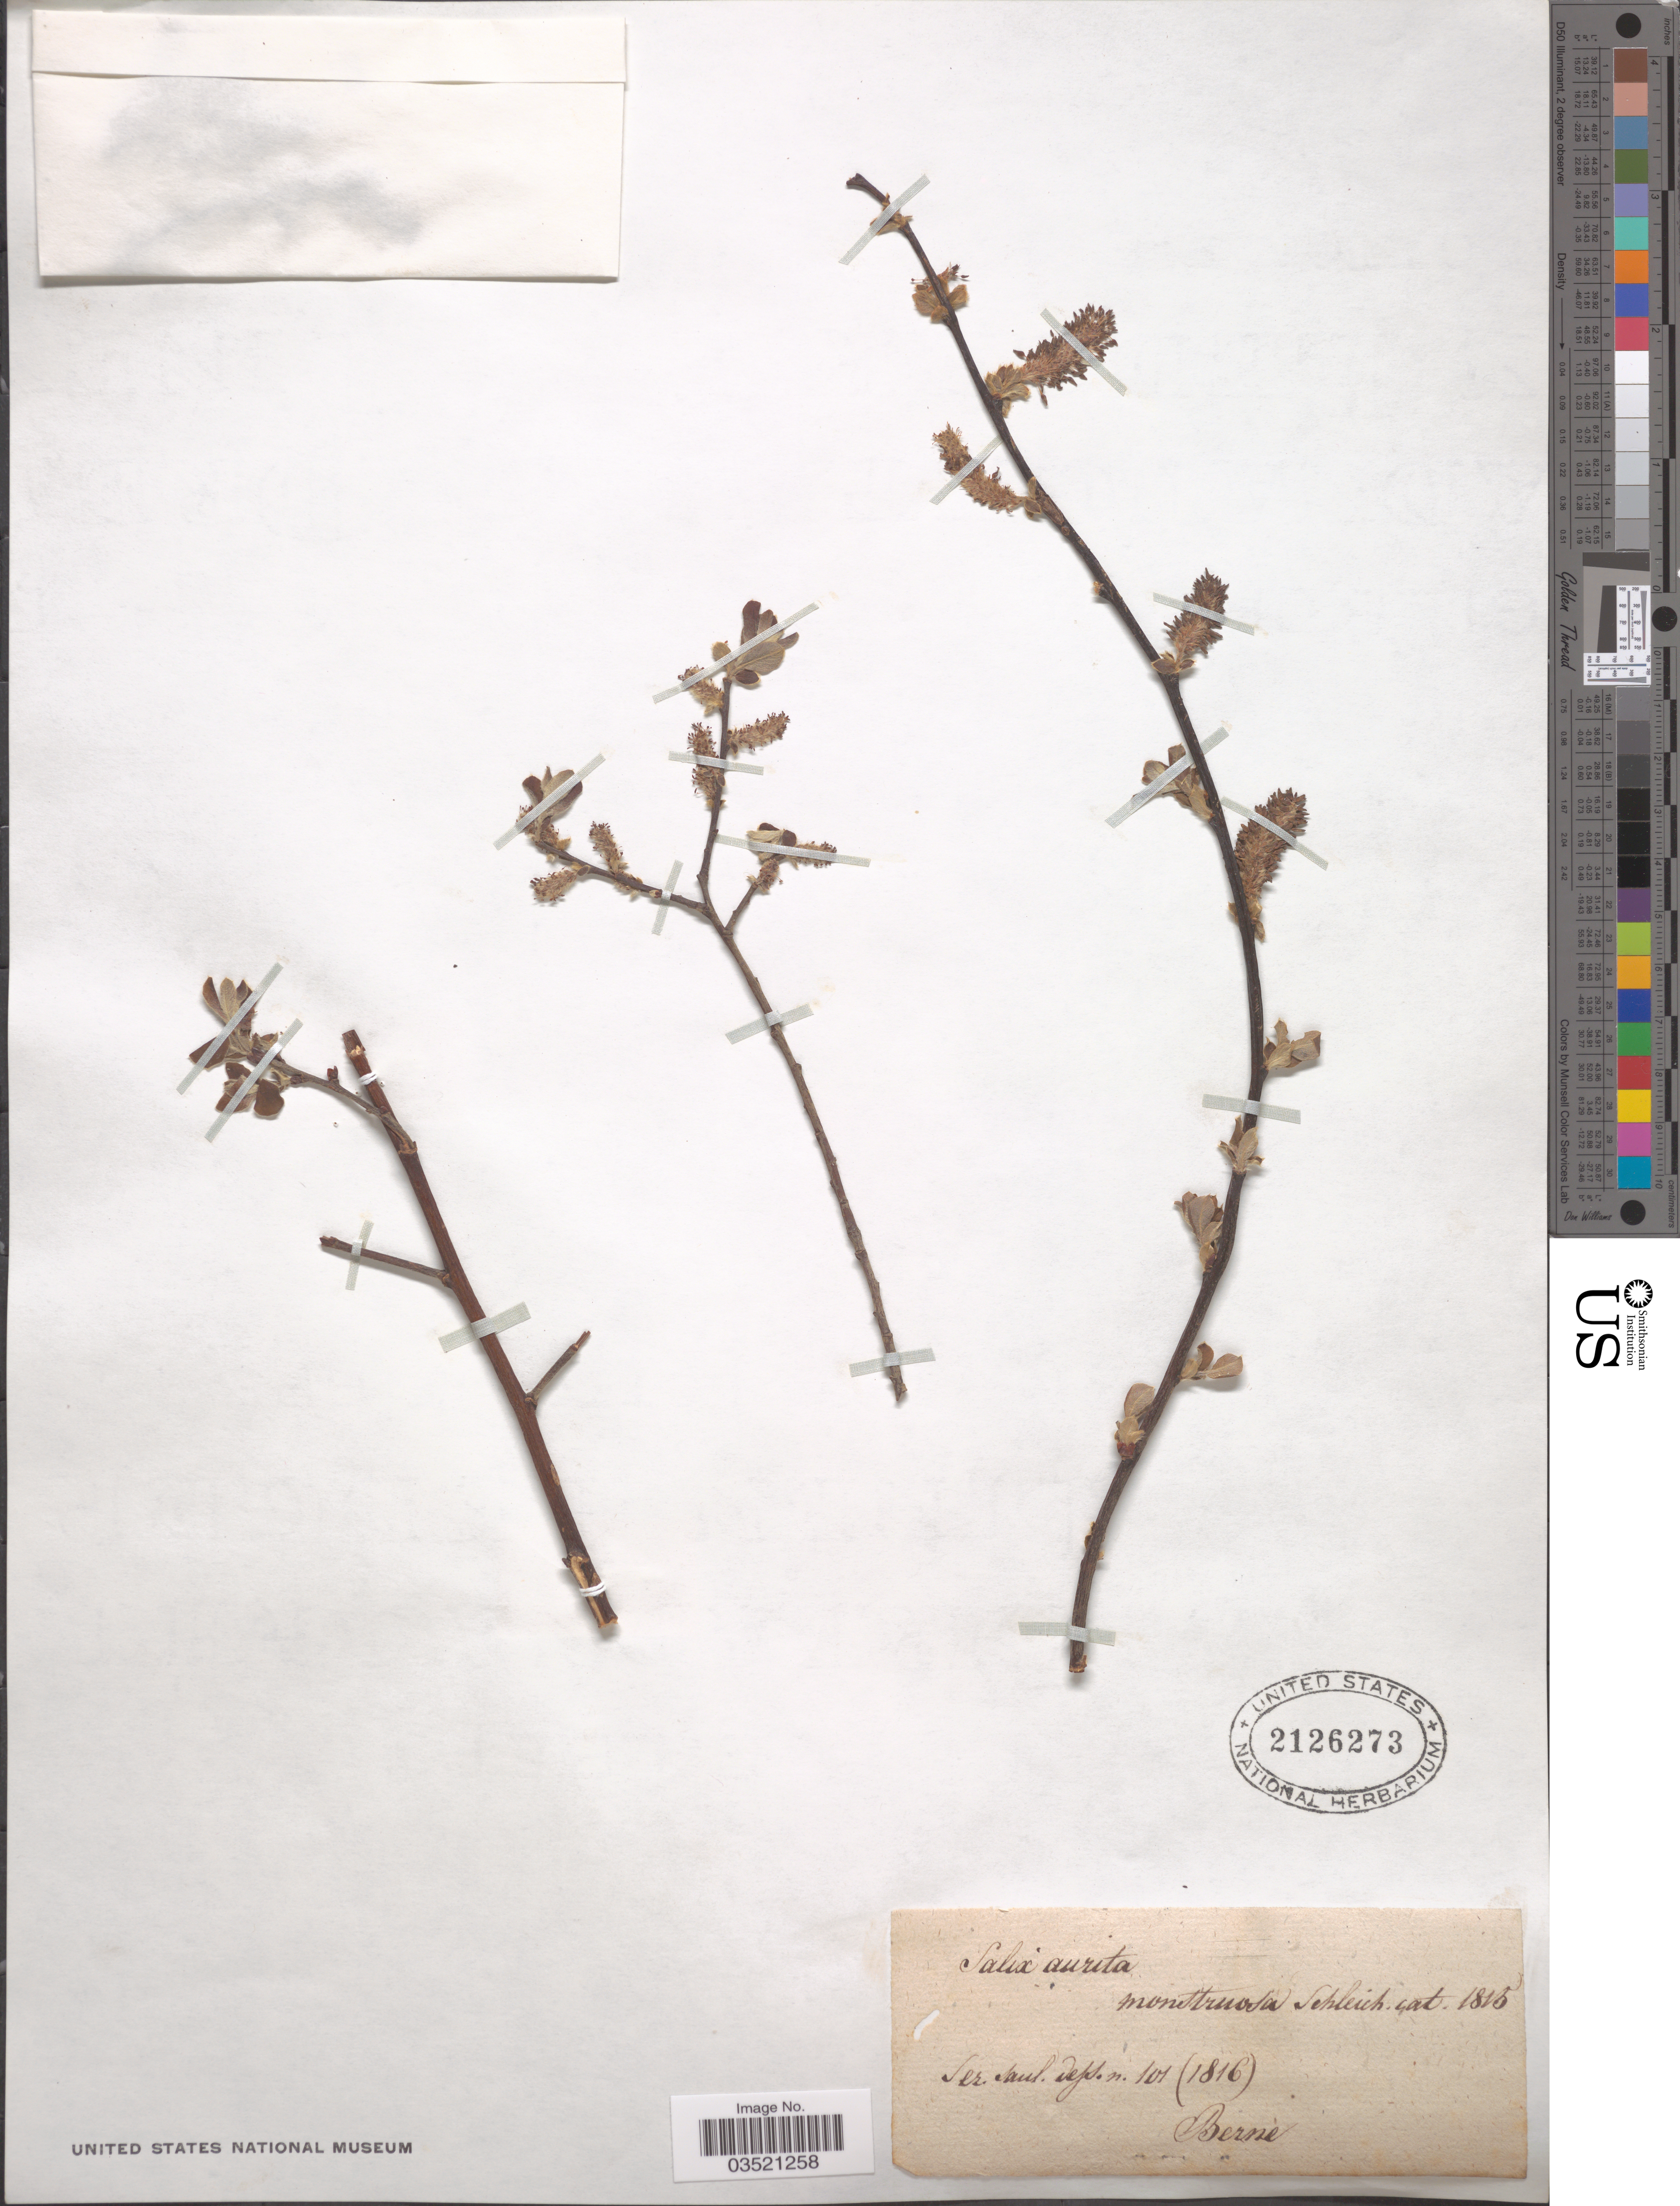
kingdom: Plantae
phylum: Tracheophyta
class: Magnoliopsida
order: Malpighiales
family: Salicaceae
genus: Salix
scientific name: Salix aurita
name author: L.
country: Switzerland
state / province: Bern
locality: Berne.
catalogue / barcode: US 2126273